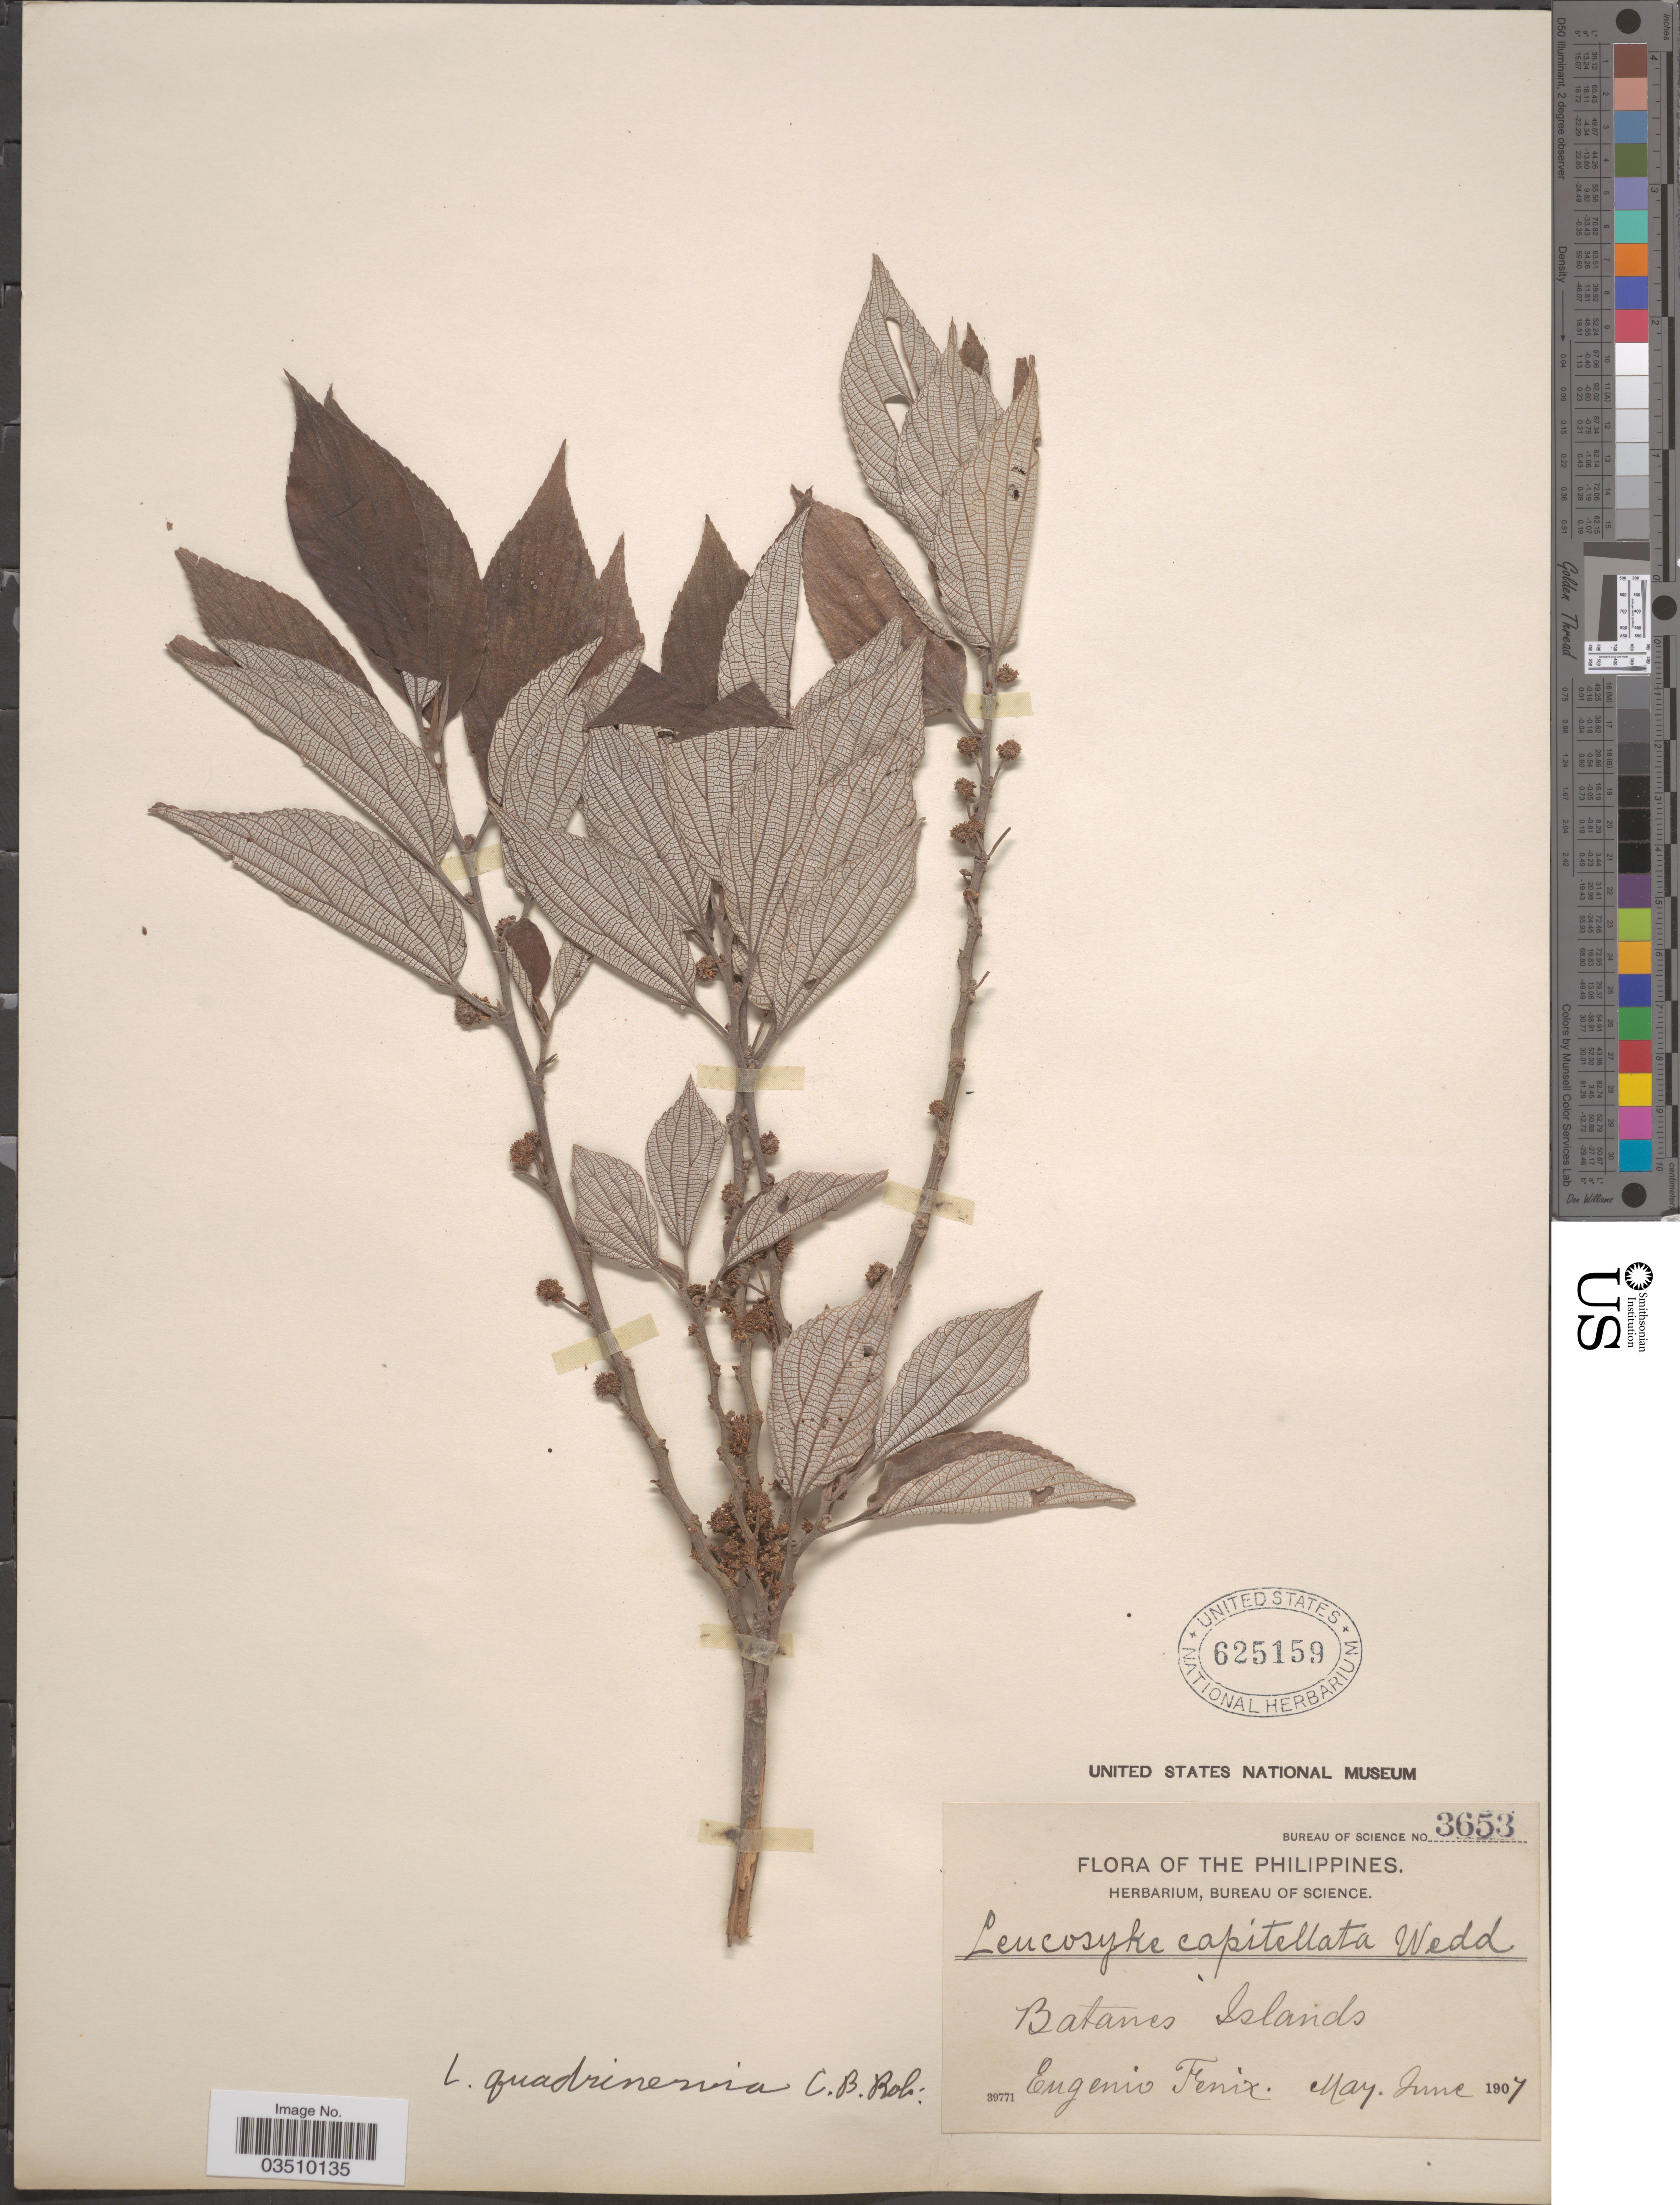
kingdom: Plantae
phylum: Tracheophyta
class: Magnoliopsida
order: Rosales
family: Urticaceae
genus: Leucosyke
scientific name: Leucosyke quadrinervia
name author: C.B. Rob.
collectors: E. Fénix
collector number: Bureau of Science 3653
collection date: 1907-05/1907-06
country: Philippines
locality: Batanes Islands.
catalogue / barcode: US 625159